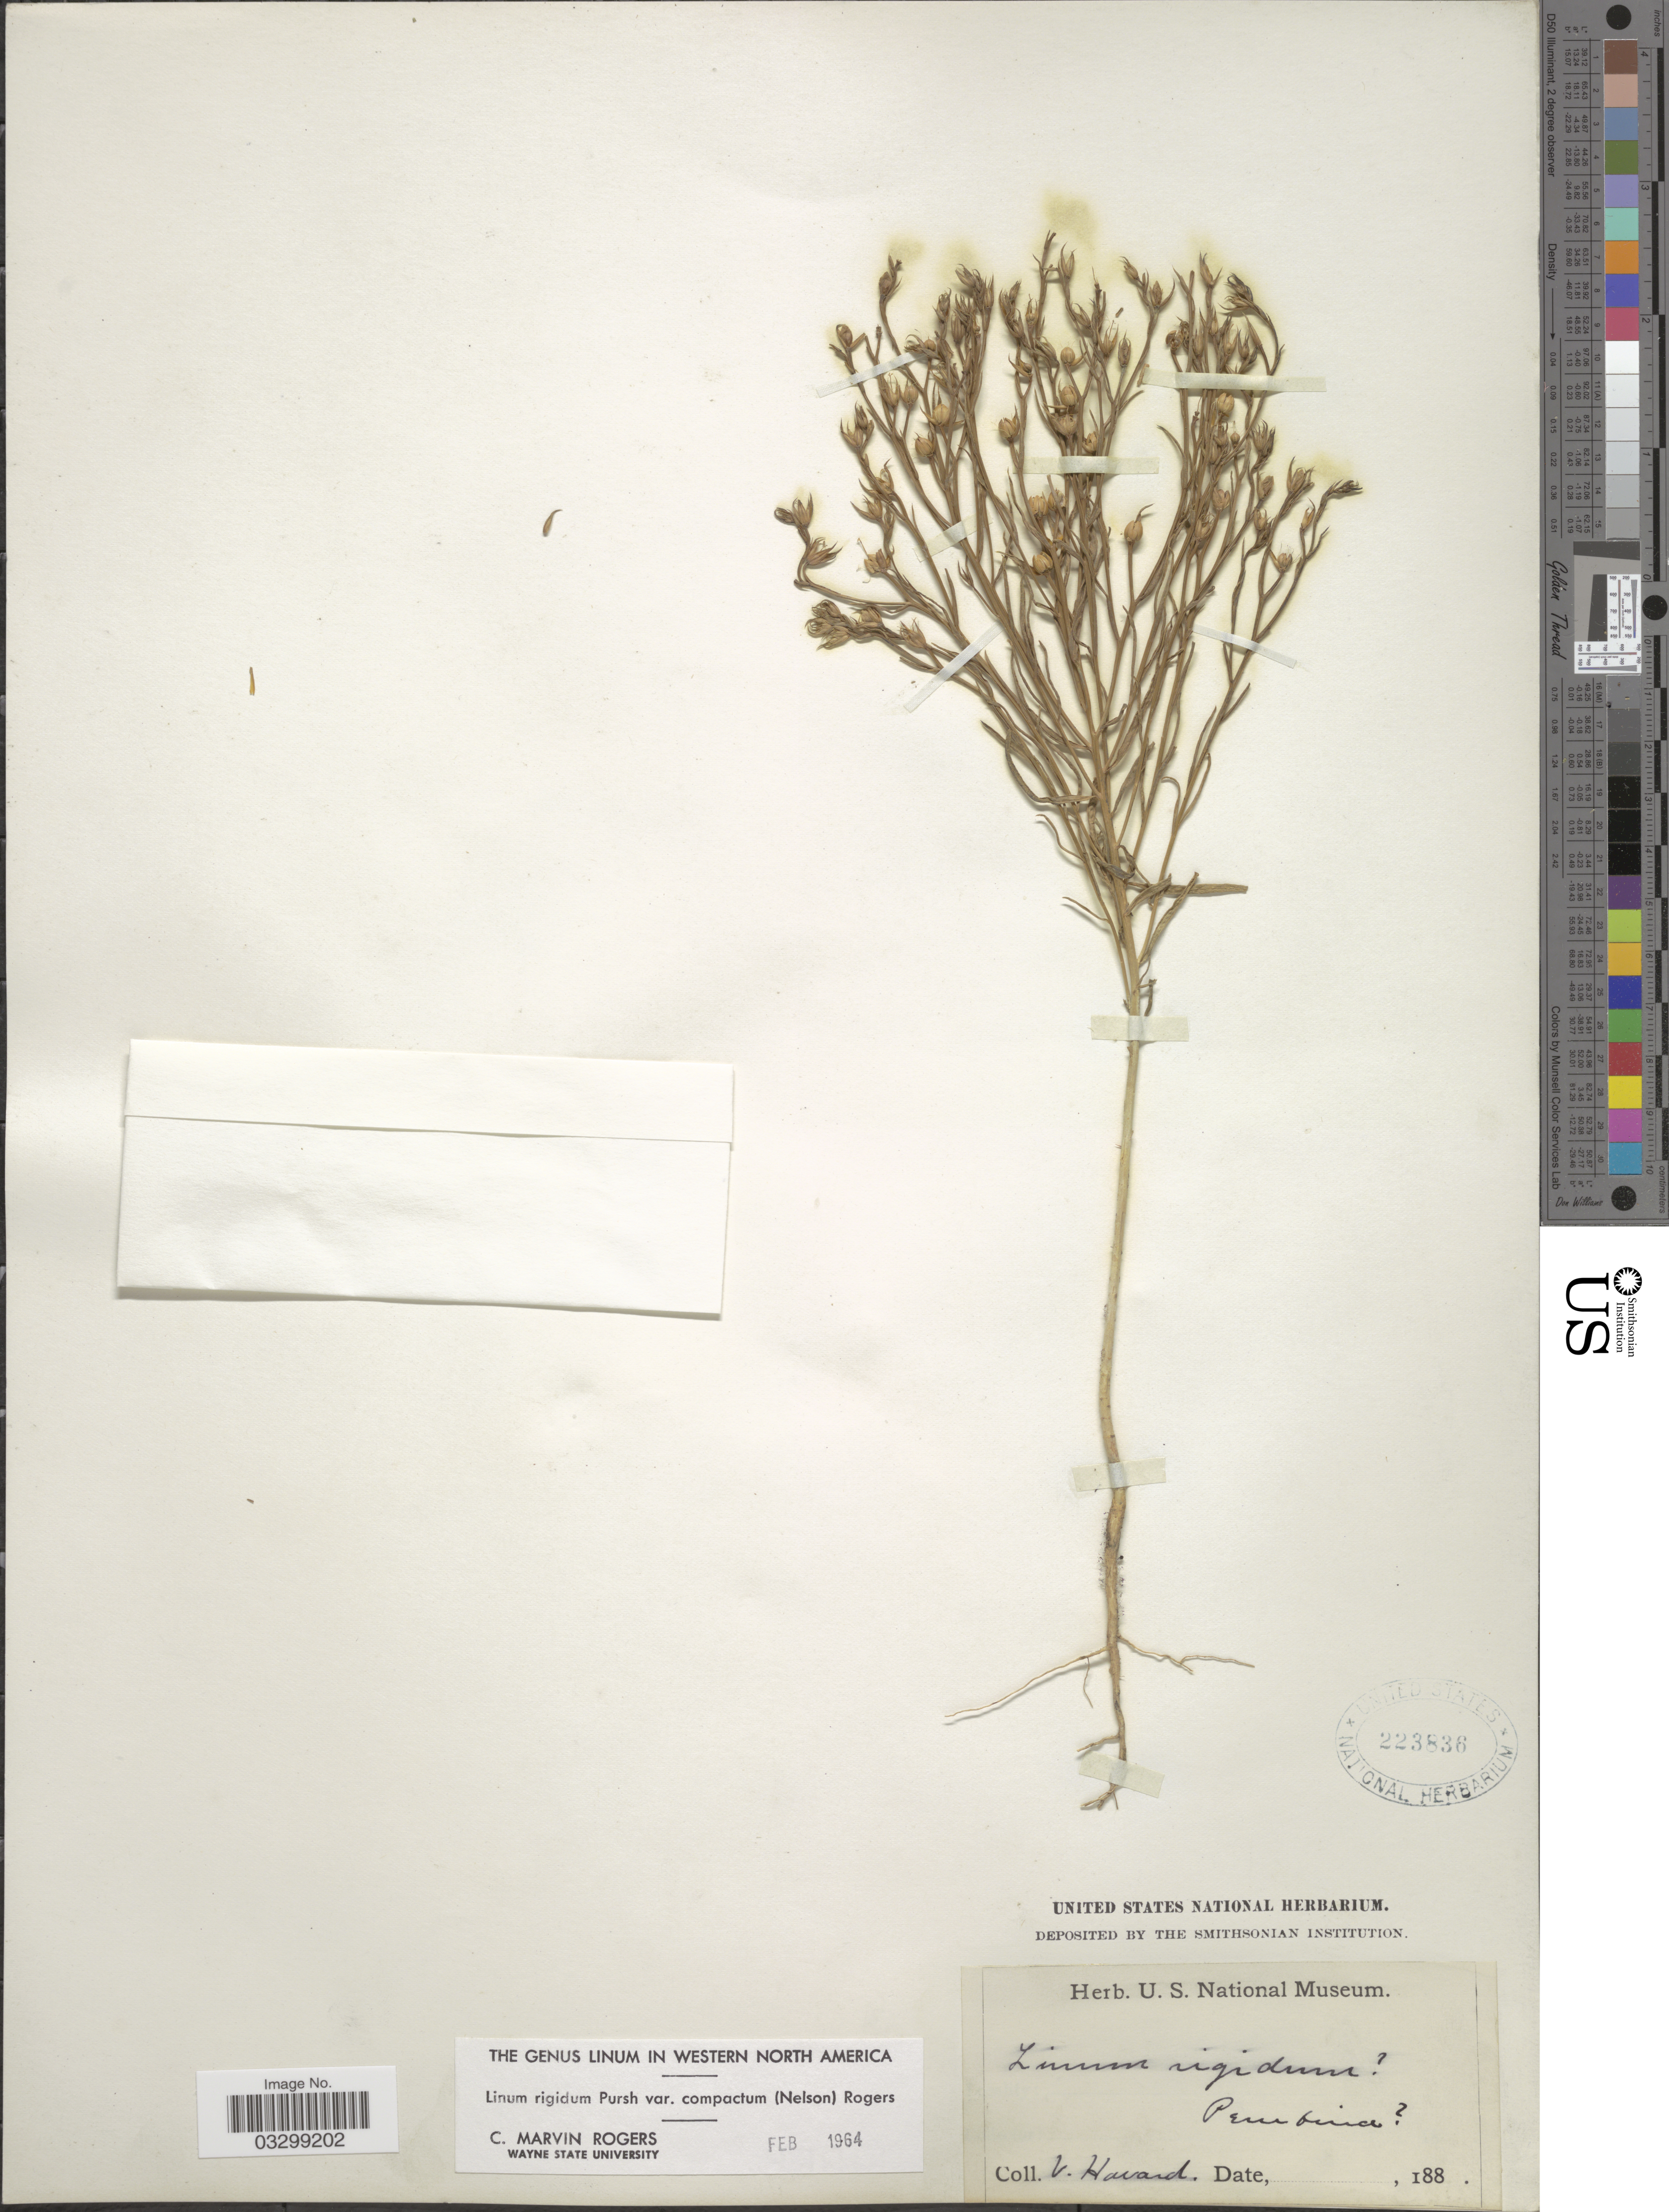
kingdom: Plantae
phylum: Tracheophyta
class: Magnoliopsida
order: Malpighiales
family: Linaceae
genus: Linum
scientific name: Linum rigidum var. compactum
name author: (A. Nelson) C.M. Rogers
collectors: V. Havard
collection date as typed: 188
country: United States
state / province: North Dakota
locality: Pembina [unsure placement]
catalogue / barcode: US 223836